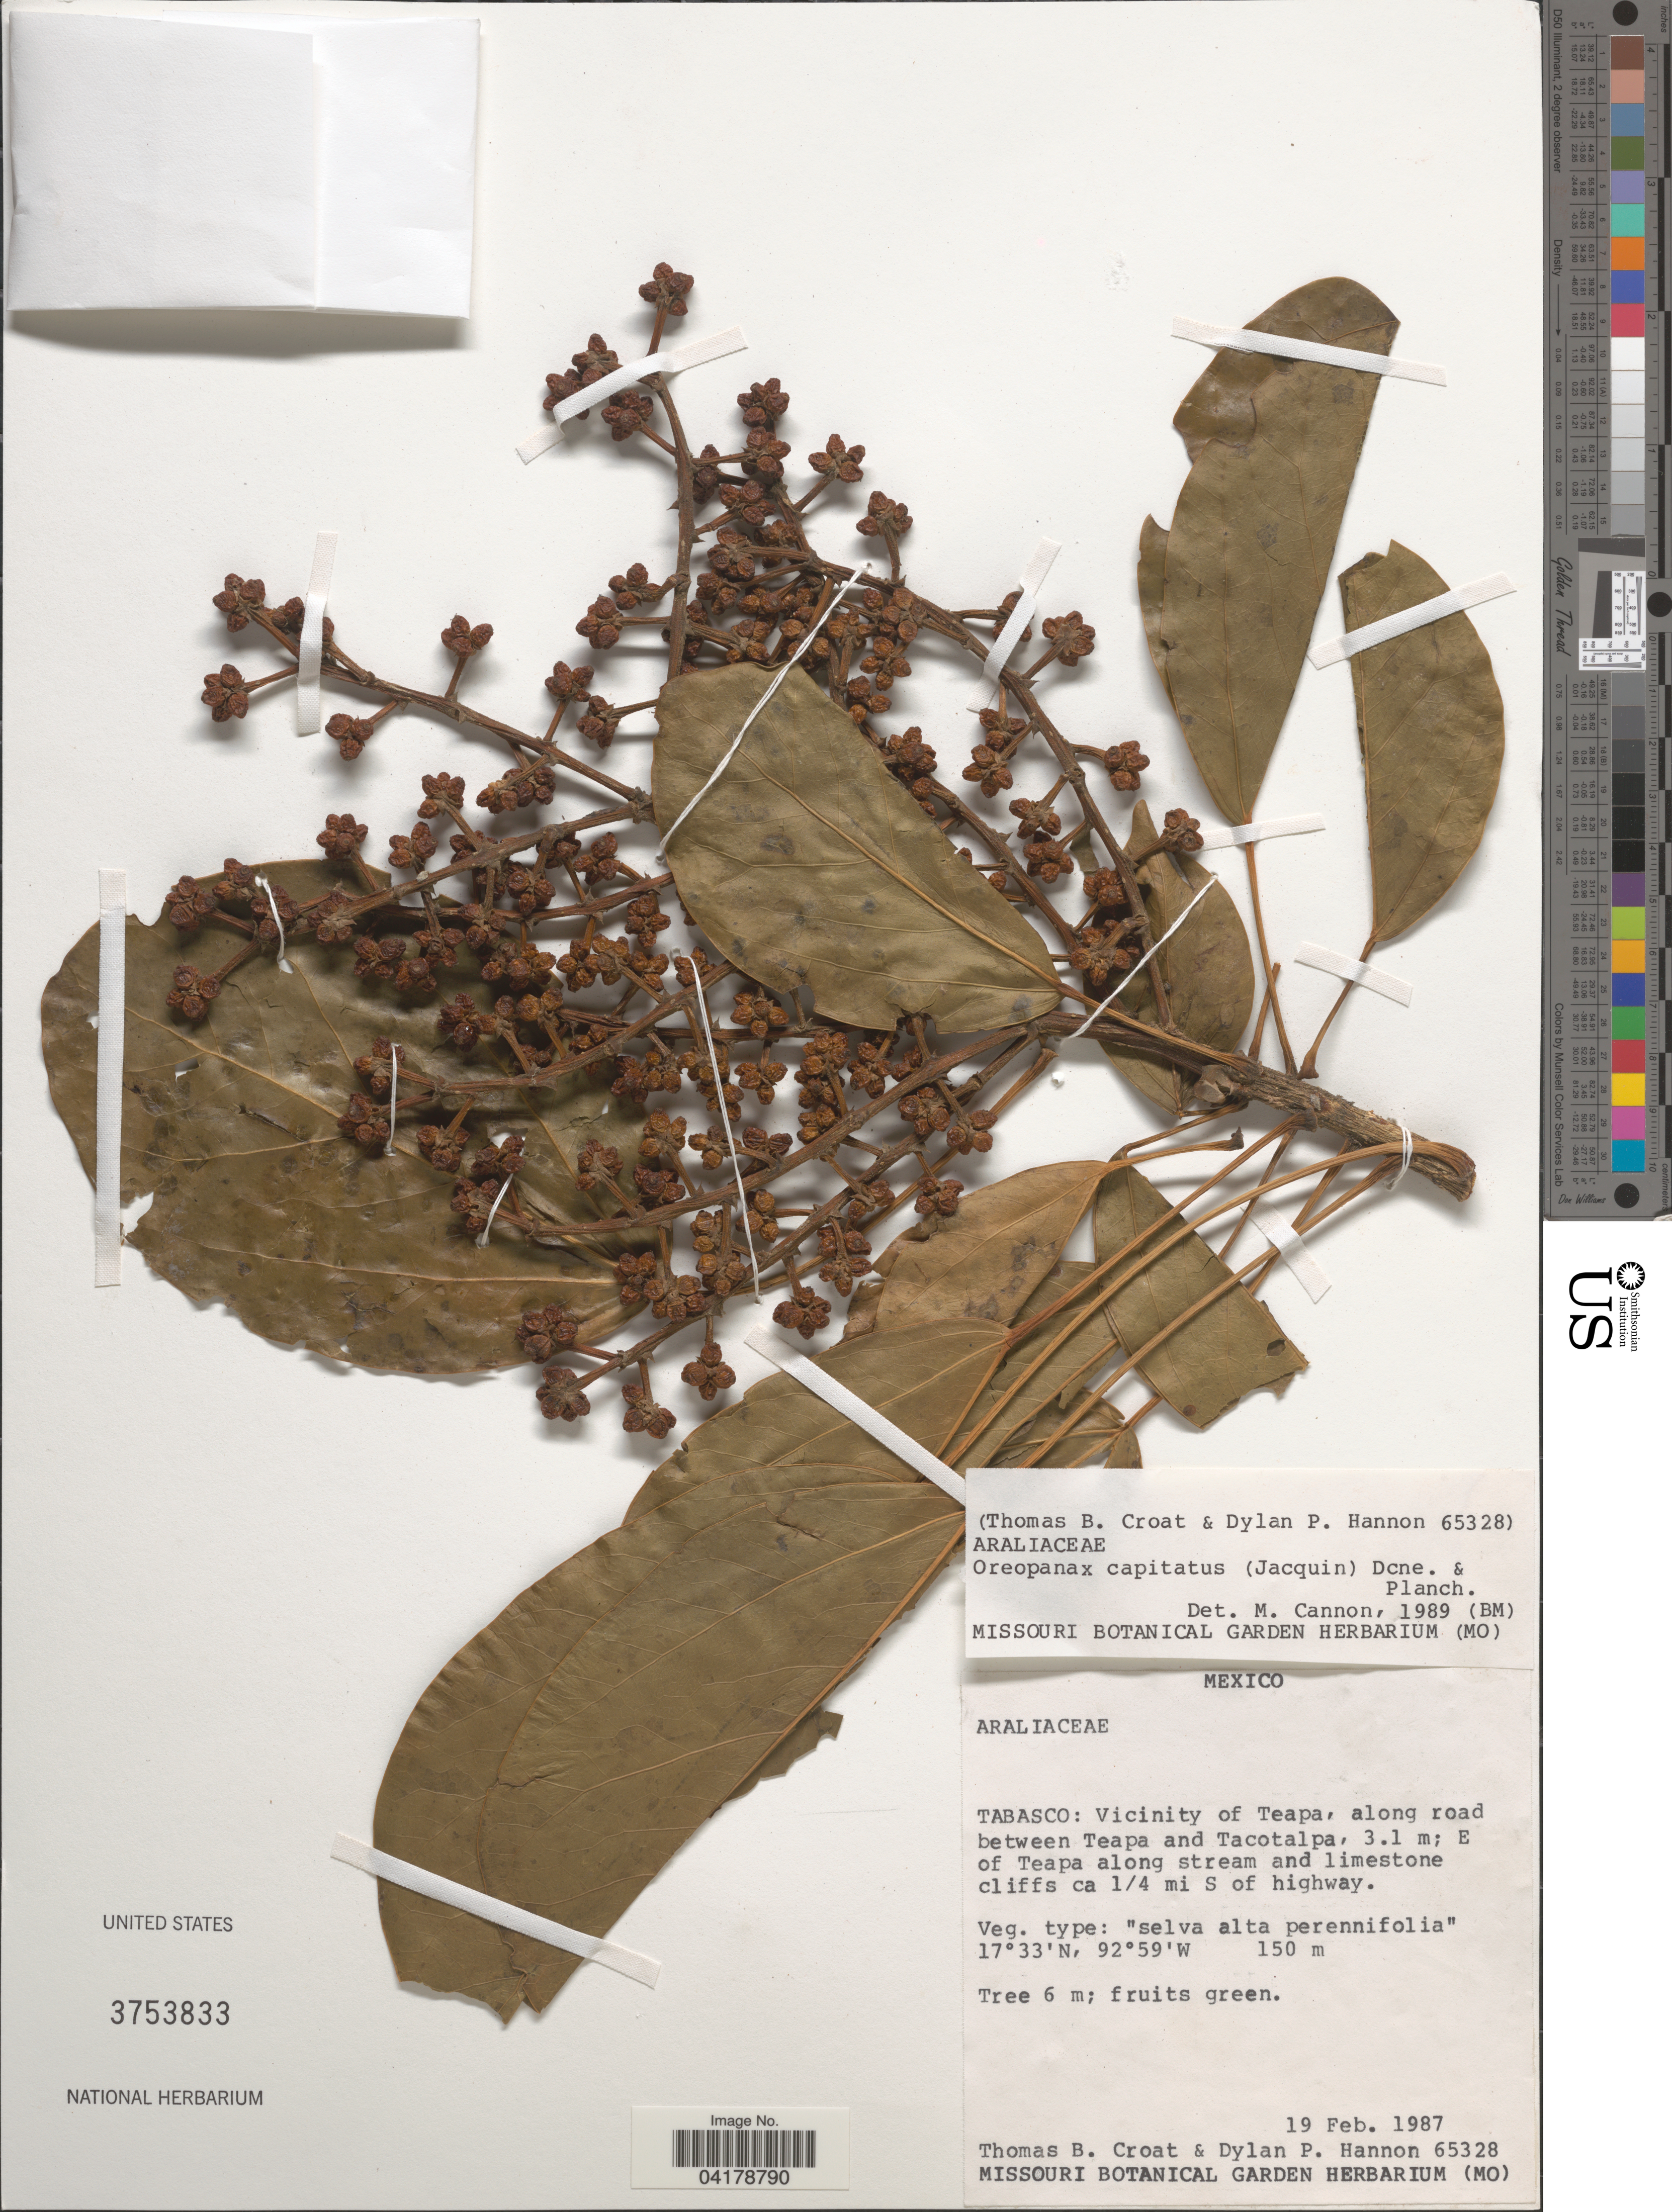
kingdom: Plantae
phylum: Tracheophyta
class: Magnoliopsida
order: Apiales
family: Araliaceae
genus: Oreopanax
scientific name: Oreopanax capitatus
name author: (Jacq.) Decne. & Planch.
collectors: T. B. Croat & D. Hannon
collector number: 65328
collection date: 1987-02-19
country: Mexico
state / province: Tabasco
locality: Vicinity of Teapa, along road between Teapa and Tacotalpa, 3.1 m; E of Teapa along stream and limestone cliffs ca ¼ mi S of highway.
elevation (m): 150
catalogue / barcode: US 3753833